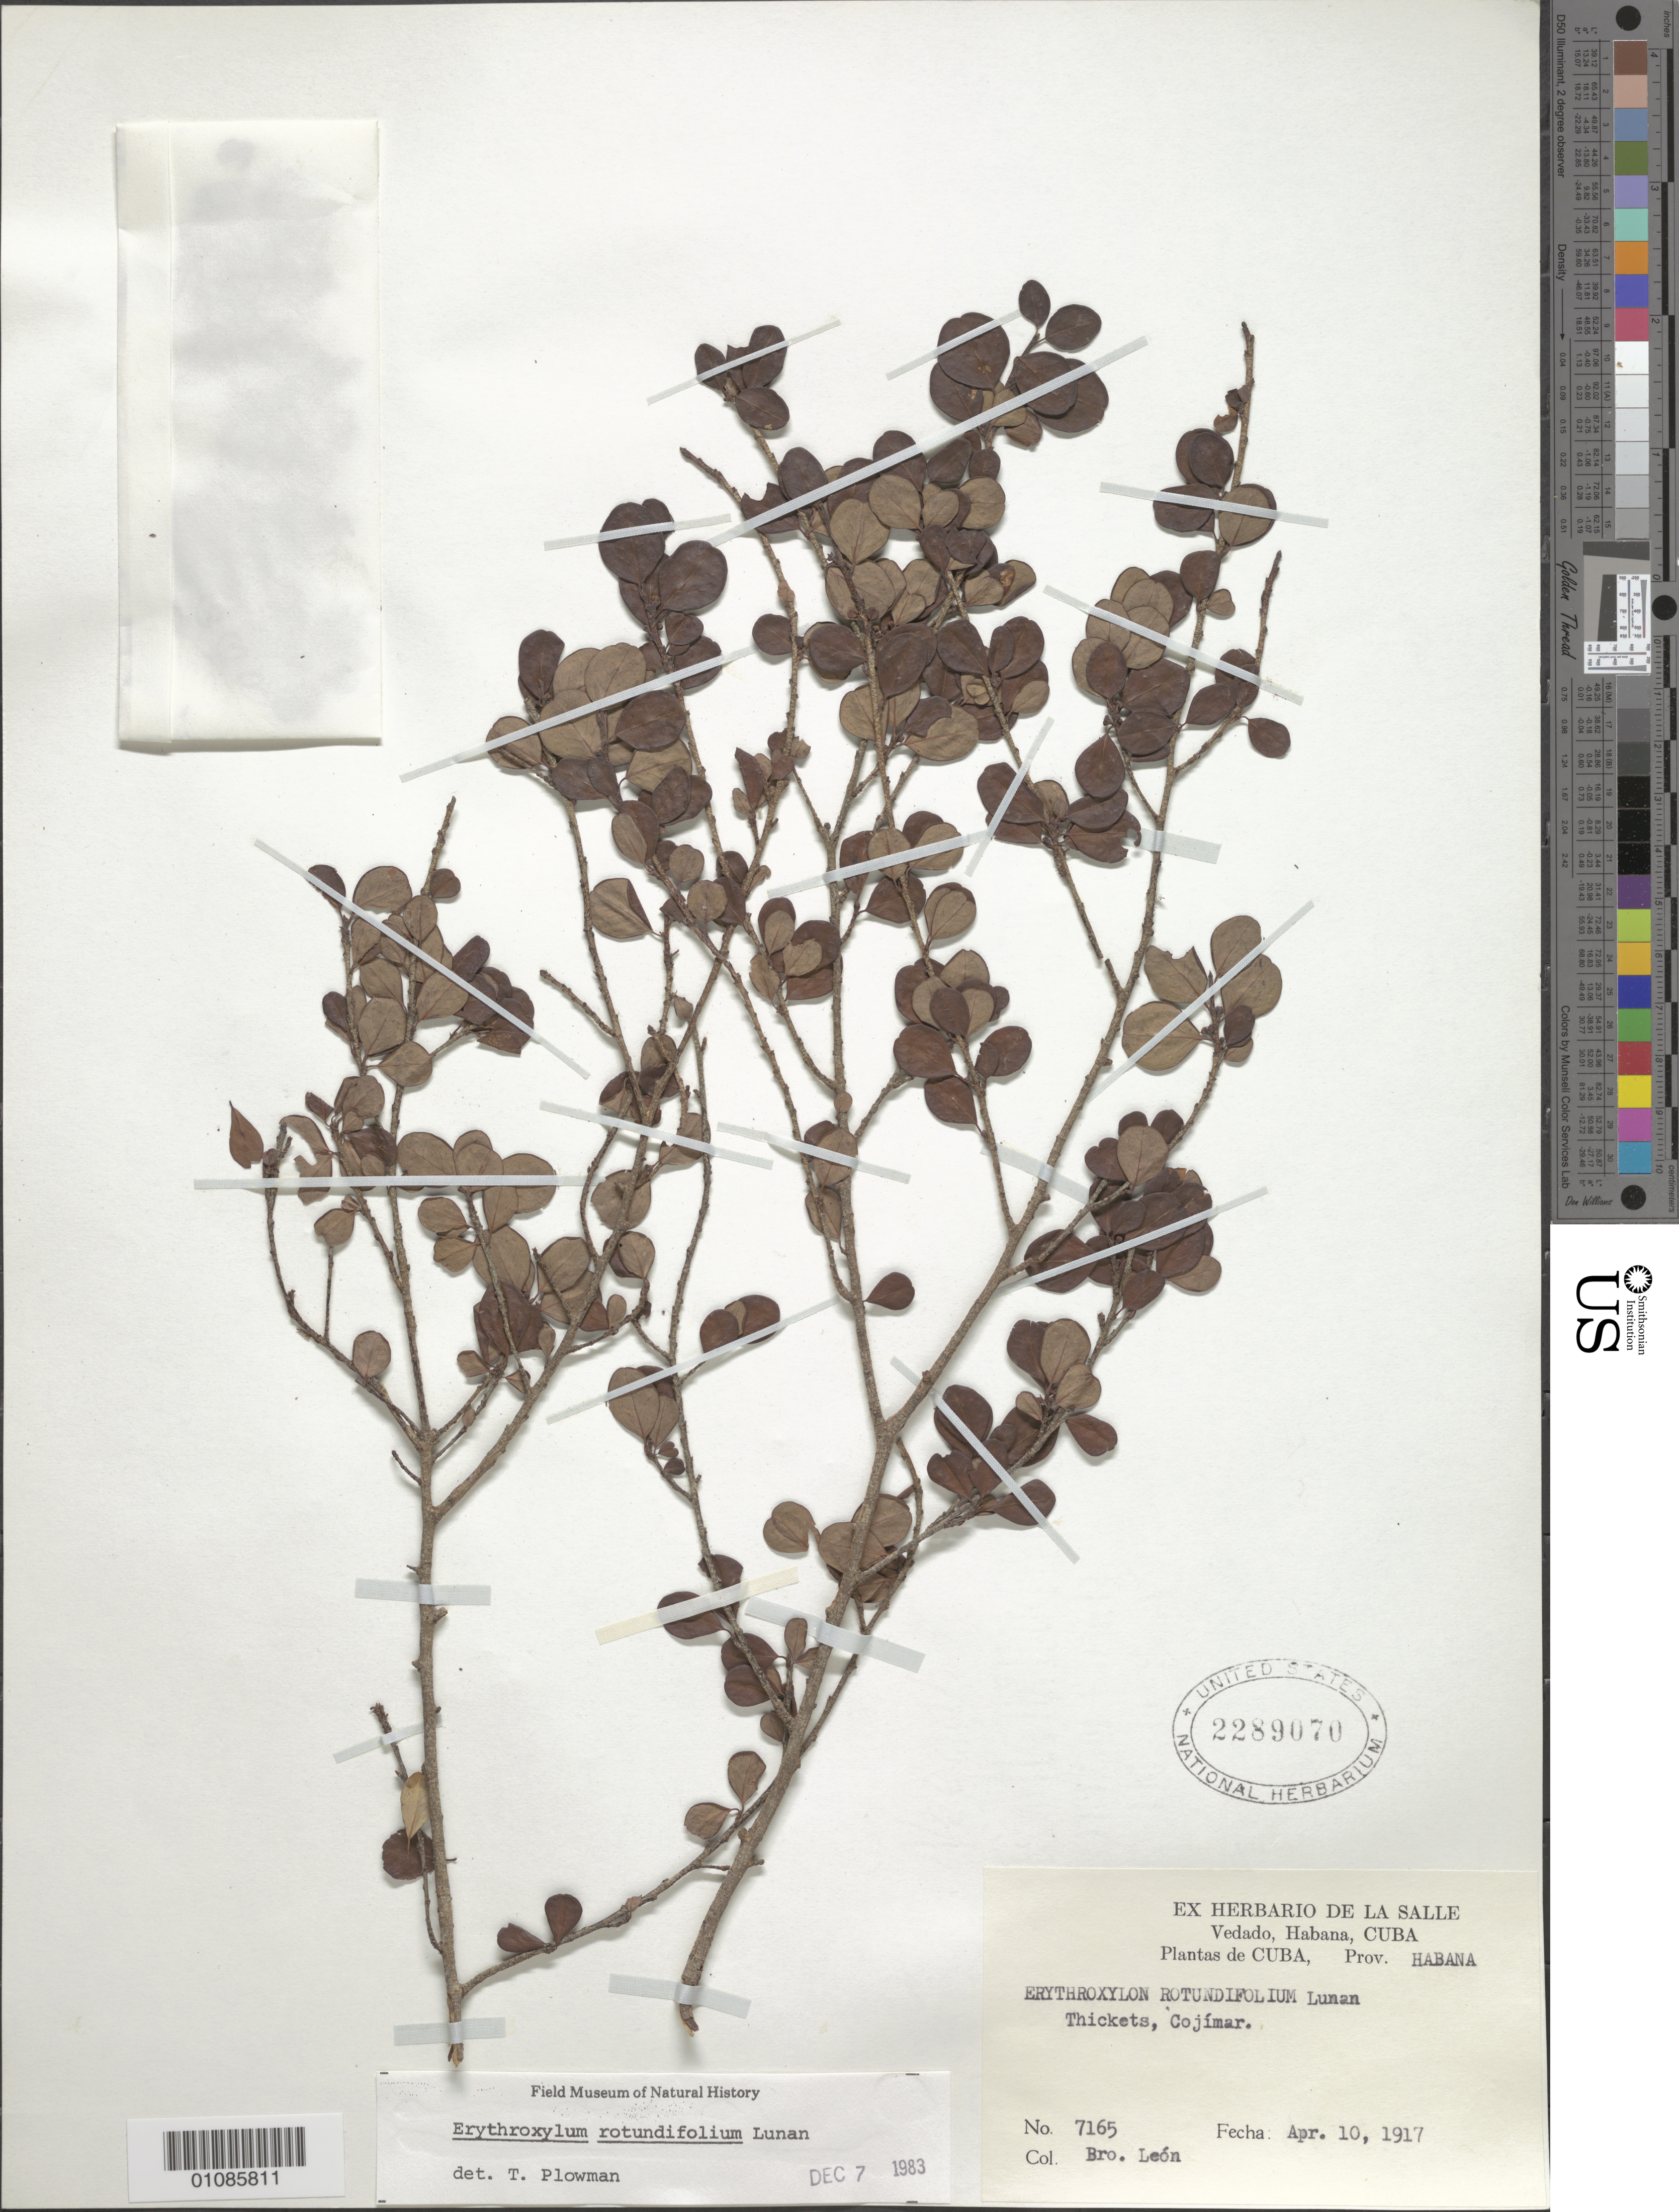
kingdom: Plantae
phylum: Tracheophyta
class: Magnoliopsida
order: Malpighiales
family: Erythroxylaceae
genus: Erythroxylum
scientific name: Erythroxylum rotundifolium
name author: Lunan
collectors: Bro. León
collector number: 7165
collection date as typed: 10 Apr 1917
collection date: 1917-04-10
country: Cuba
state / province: La Habana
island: Cuba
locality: La Habana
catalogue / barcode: US 2289070